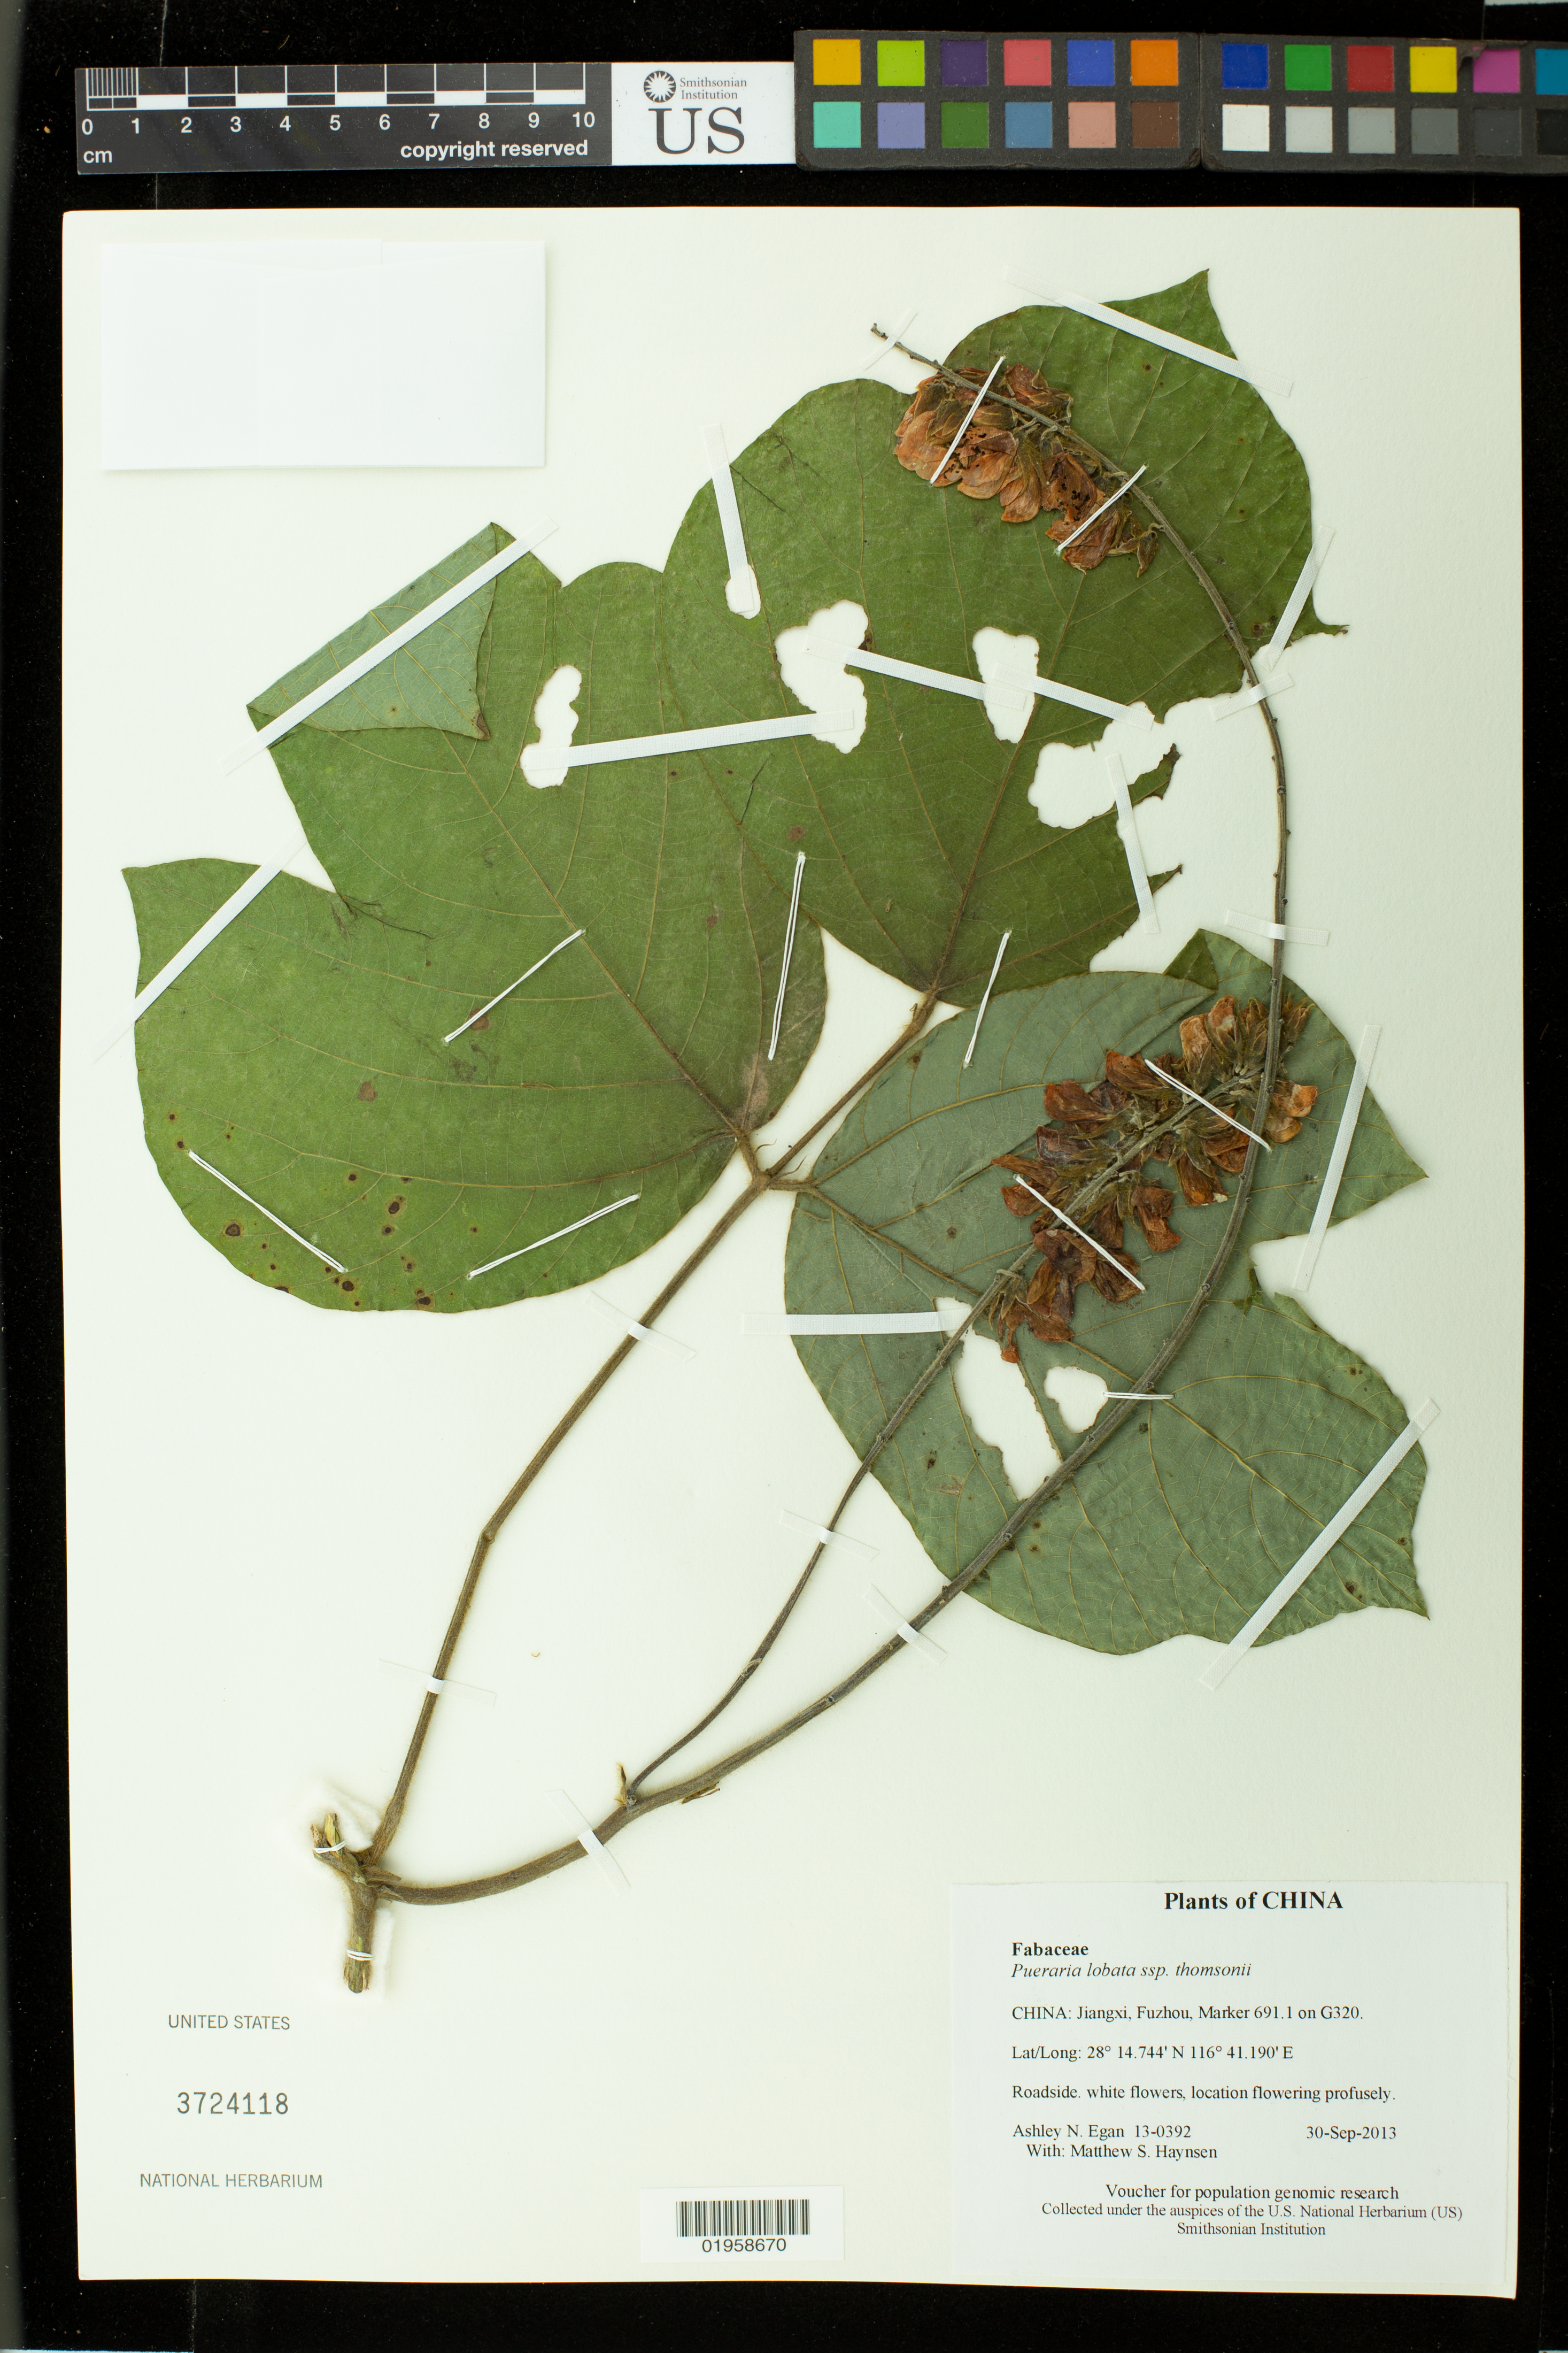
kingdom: Plantae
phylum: Tracheophyta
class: Magnoliopsida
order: Fabales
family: Fabaceae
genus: Pueraria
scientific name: Pueraria lobata subsp. thomsonii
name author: (Benth.) H. Ohashi & Tateishi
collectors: A. N. Egan & M. Hansen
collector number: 13-0392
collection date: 2013-09-30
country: China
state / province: Jiangxi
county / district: Fuzhou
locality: Marker 691.1 on G320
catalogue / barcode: US 3724118